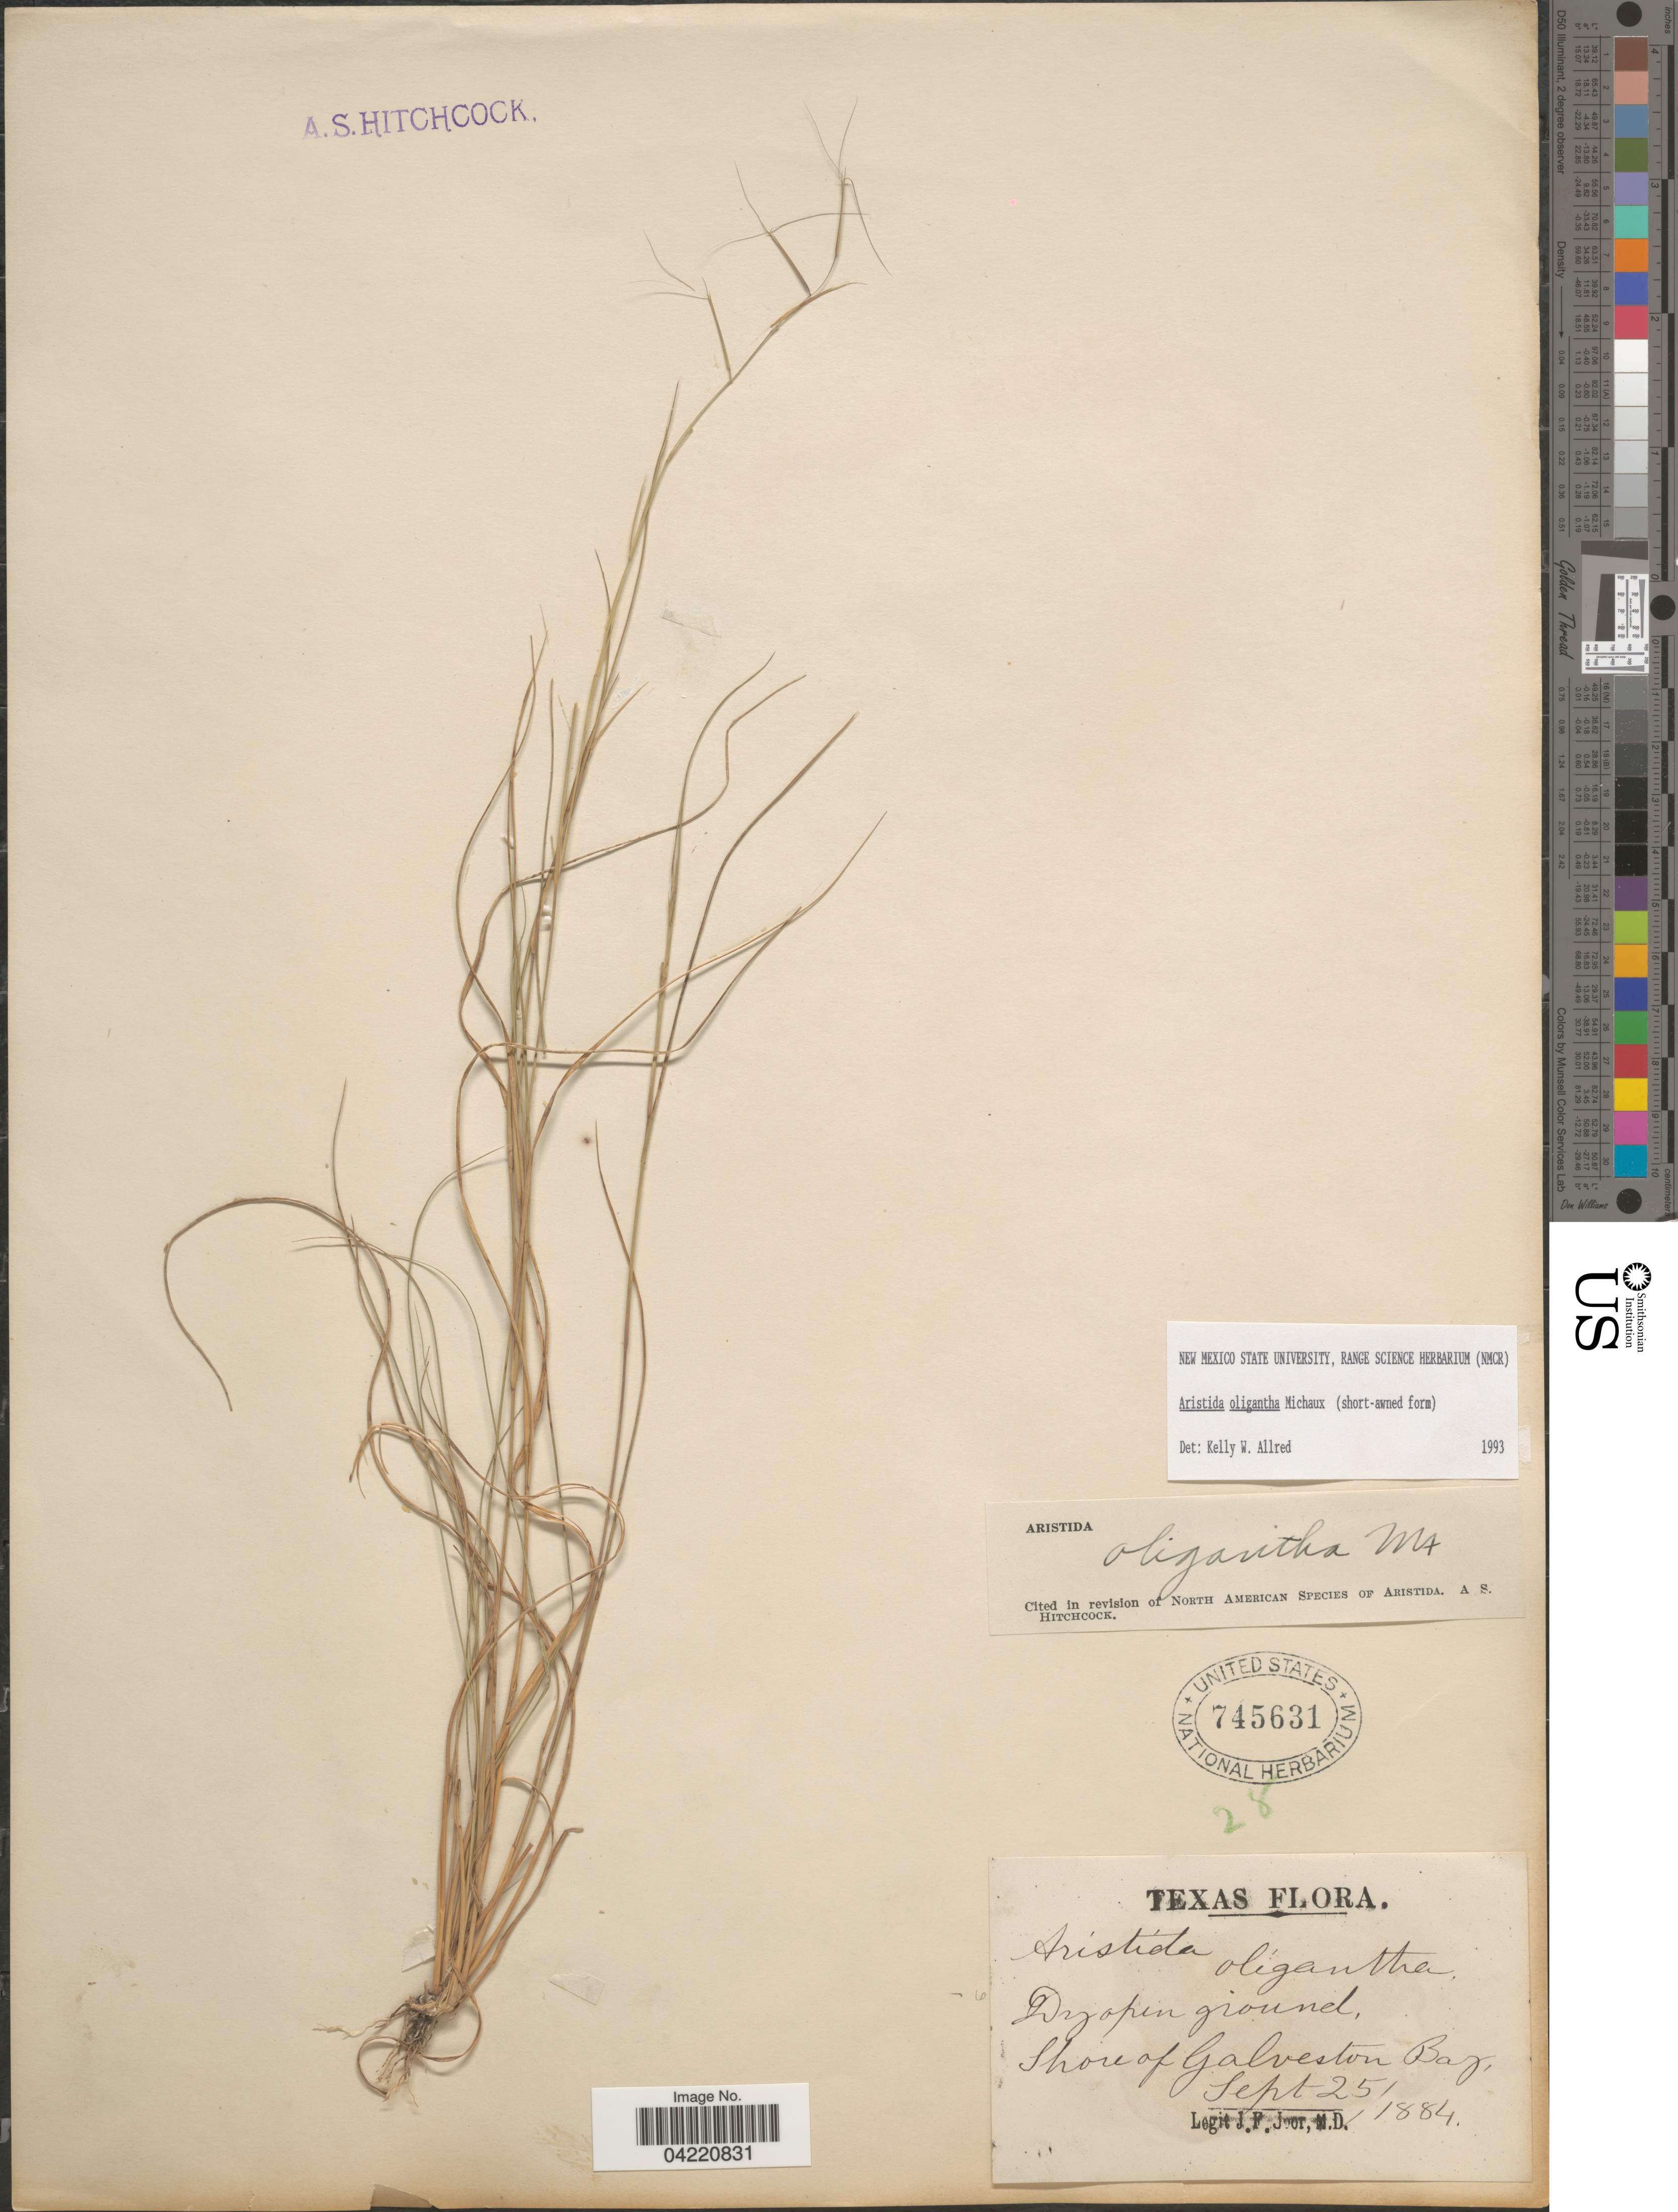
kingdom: Plantae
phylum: Tracheophyta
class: Liliopsida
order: Poales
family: Poaceae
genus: Aristida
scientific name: Aristida oligantha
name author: Michx.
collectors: J. F. Joor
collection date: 1884-09-25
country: United States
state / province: Texas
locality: Shore of Galveston Bay.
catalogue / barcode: US 745631